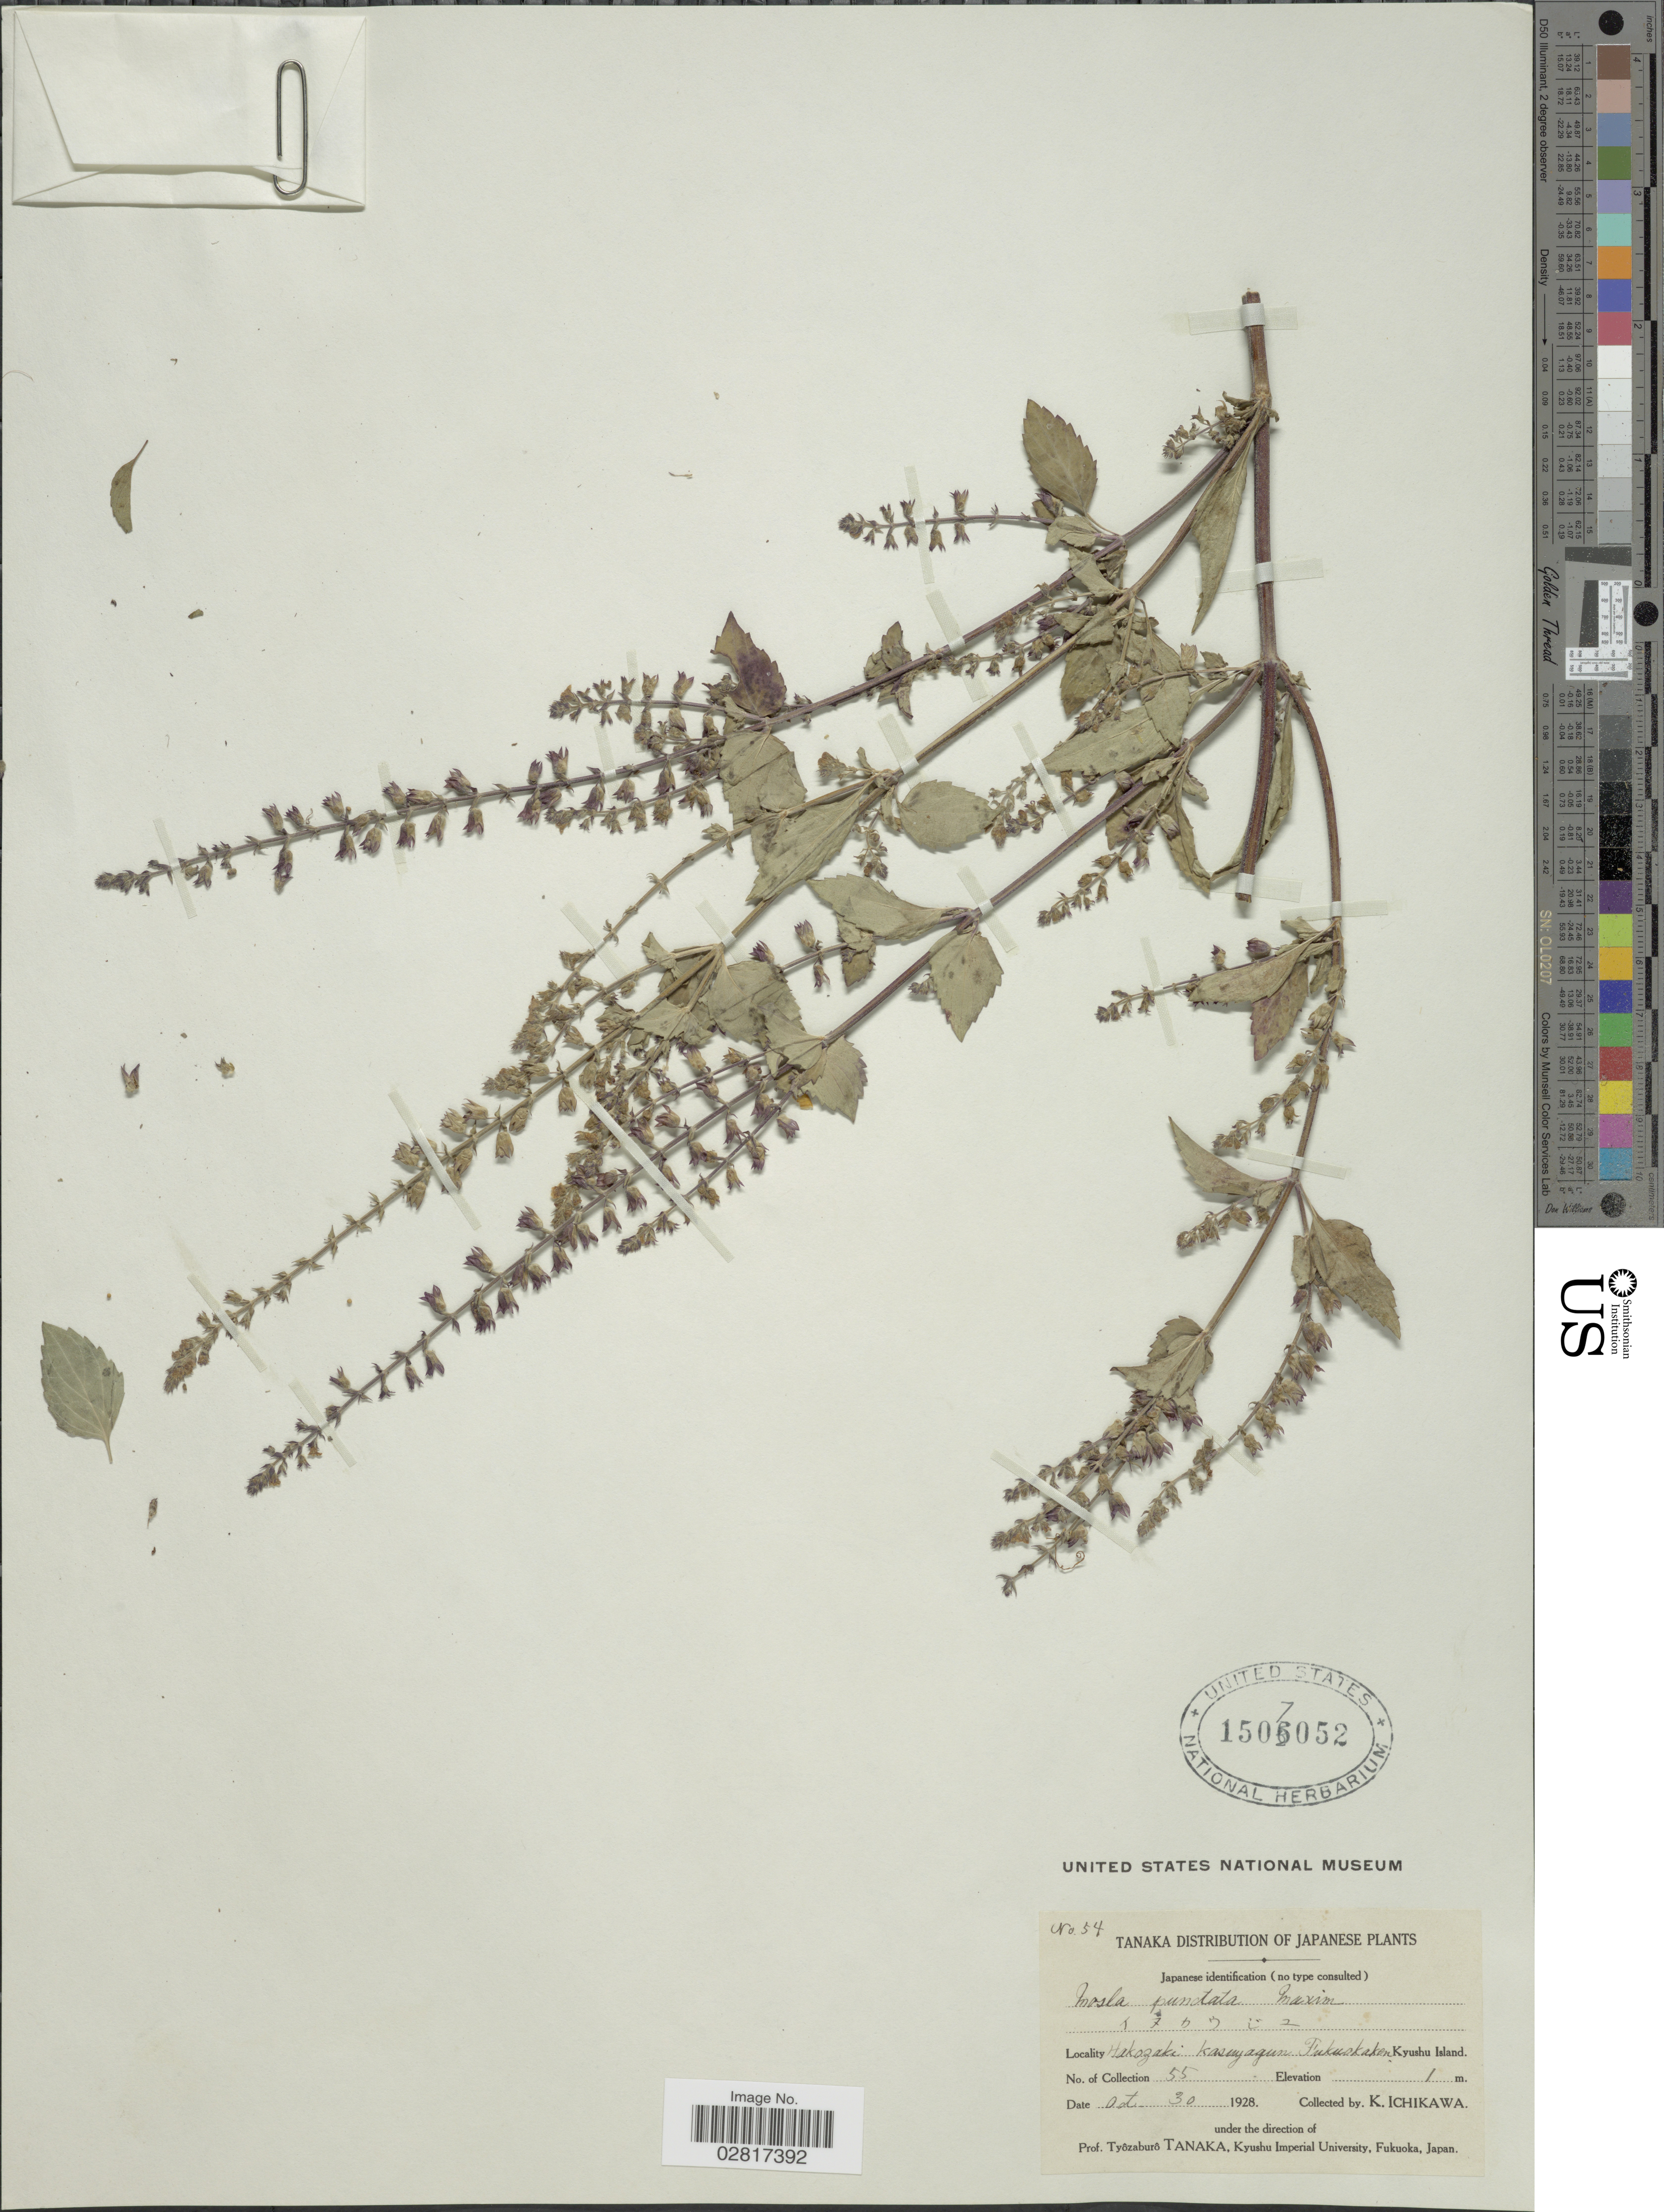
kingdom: Plantae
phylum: Tracheophyta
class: Magnoliopsida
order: Lamiales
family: Lamiaceae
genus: Mosla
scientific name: Mosla scabra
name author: (Thunb.) C.Y. Wu & H.W. Li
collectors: K. Ichikawa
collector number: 54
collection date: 1928-10-30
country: Japan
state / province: Hukuoka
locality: Hakozaki Kasuyagun Fukuokaken Kyusu Island.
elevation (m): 1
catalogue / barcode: US 1507052